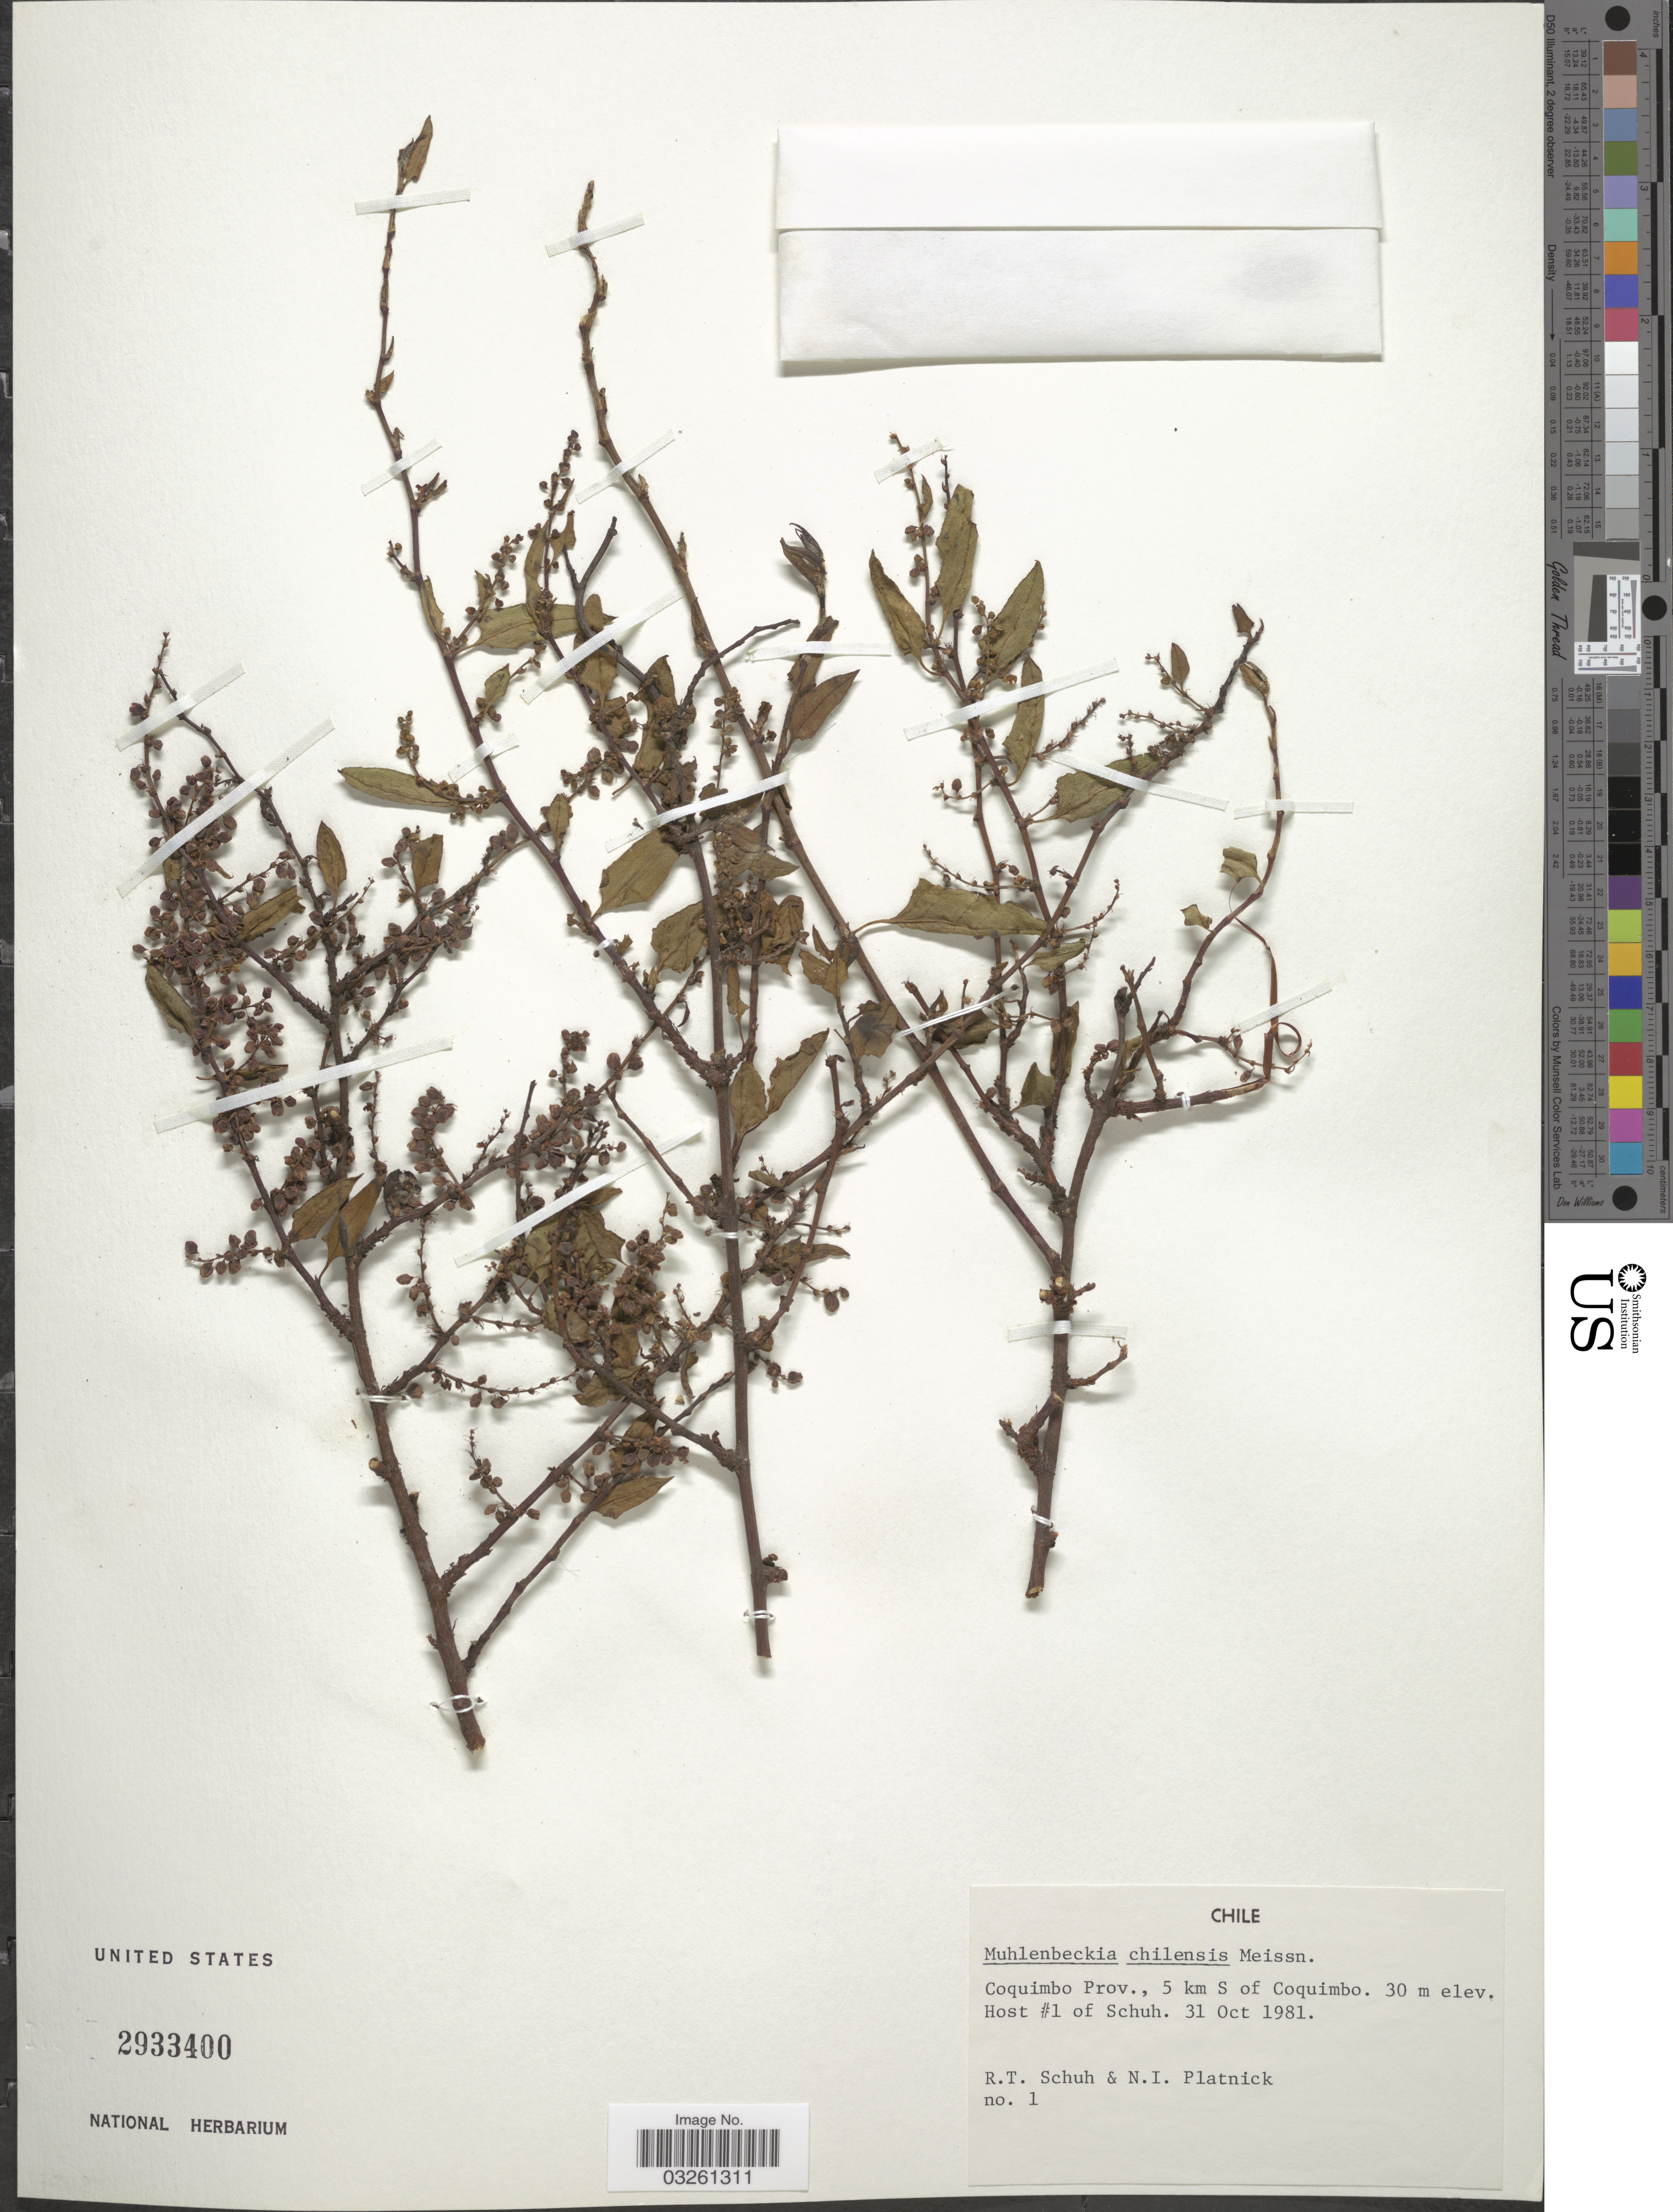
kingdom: Plantae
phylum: Tracheophyta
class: Magnoliopsida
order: Caryophyllales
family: Polygonaceae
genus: Muehlenbeckia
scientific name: Muehlenbeckia hastulata var. hastulata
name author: (Sm.) I.M. Johnst.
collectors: R. Schuh & N. Platnick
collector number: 1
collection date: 1981-10-31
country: Chile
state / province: Coquimbo (IV)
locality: Coquimbo Prov., 5 km S of Coquimbo.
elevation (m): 30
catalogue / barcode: US 2933400